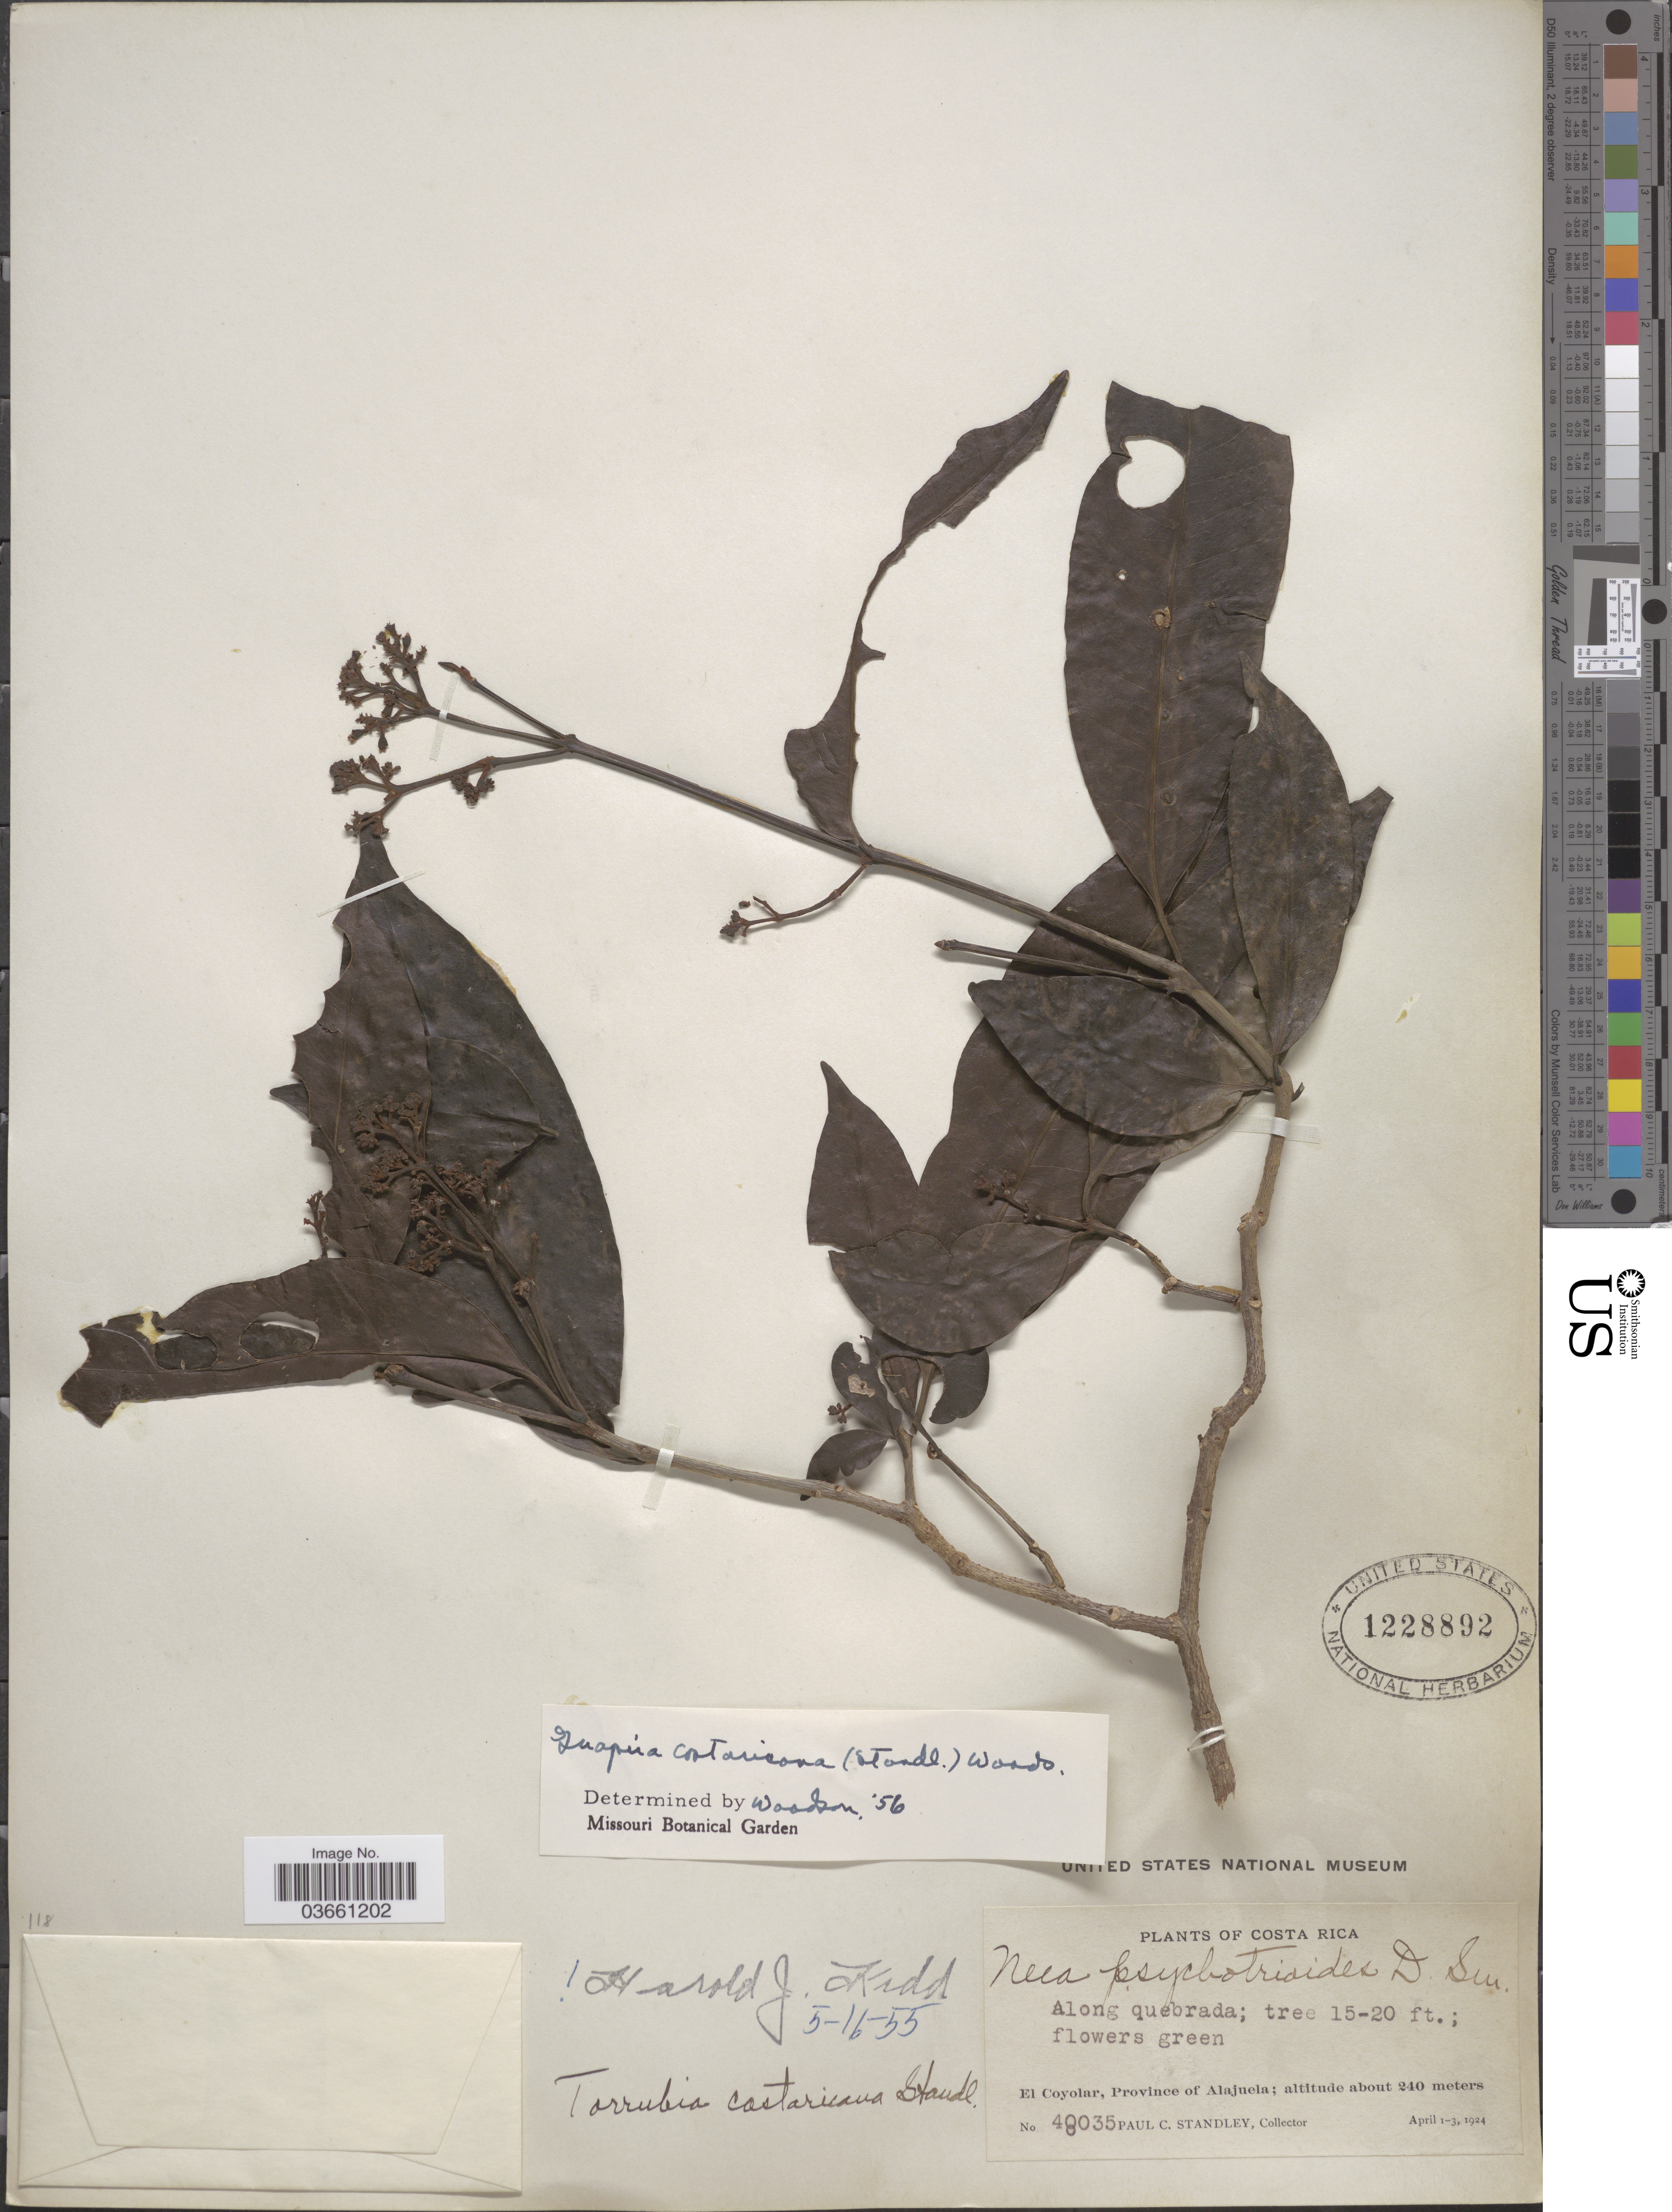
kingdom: Plantae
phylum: Tracheophyta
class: Magnoliopsida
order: Caryophyllales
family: Nyctaginaceae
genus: Guapira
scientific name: Guapira costaricana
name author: (Standl.) Woodson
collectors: P. C. Standley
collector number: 48035*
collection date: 1924-04-01/1924-04-03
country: Costa Rica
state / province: Alajuela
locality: Along quebrada. El Coyolar.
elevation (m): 240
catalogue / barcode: US 1228892